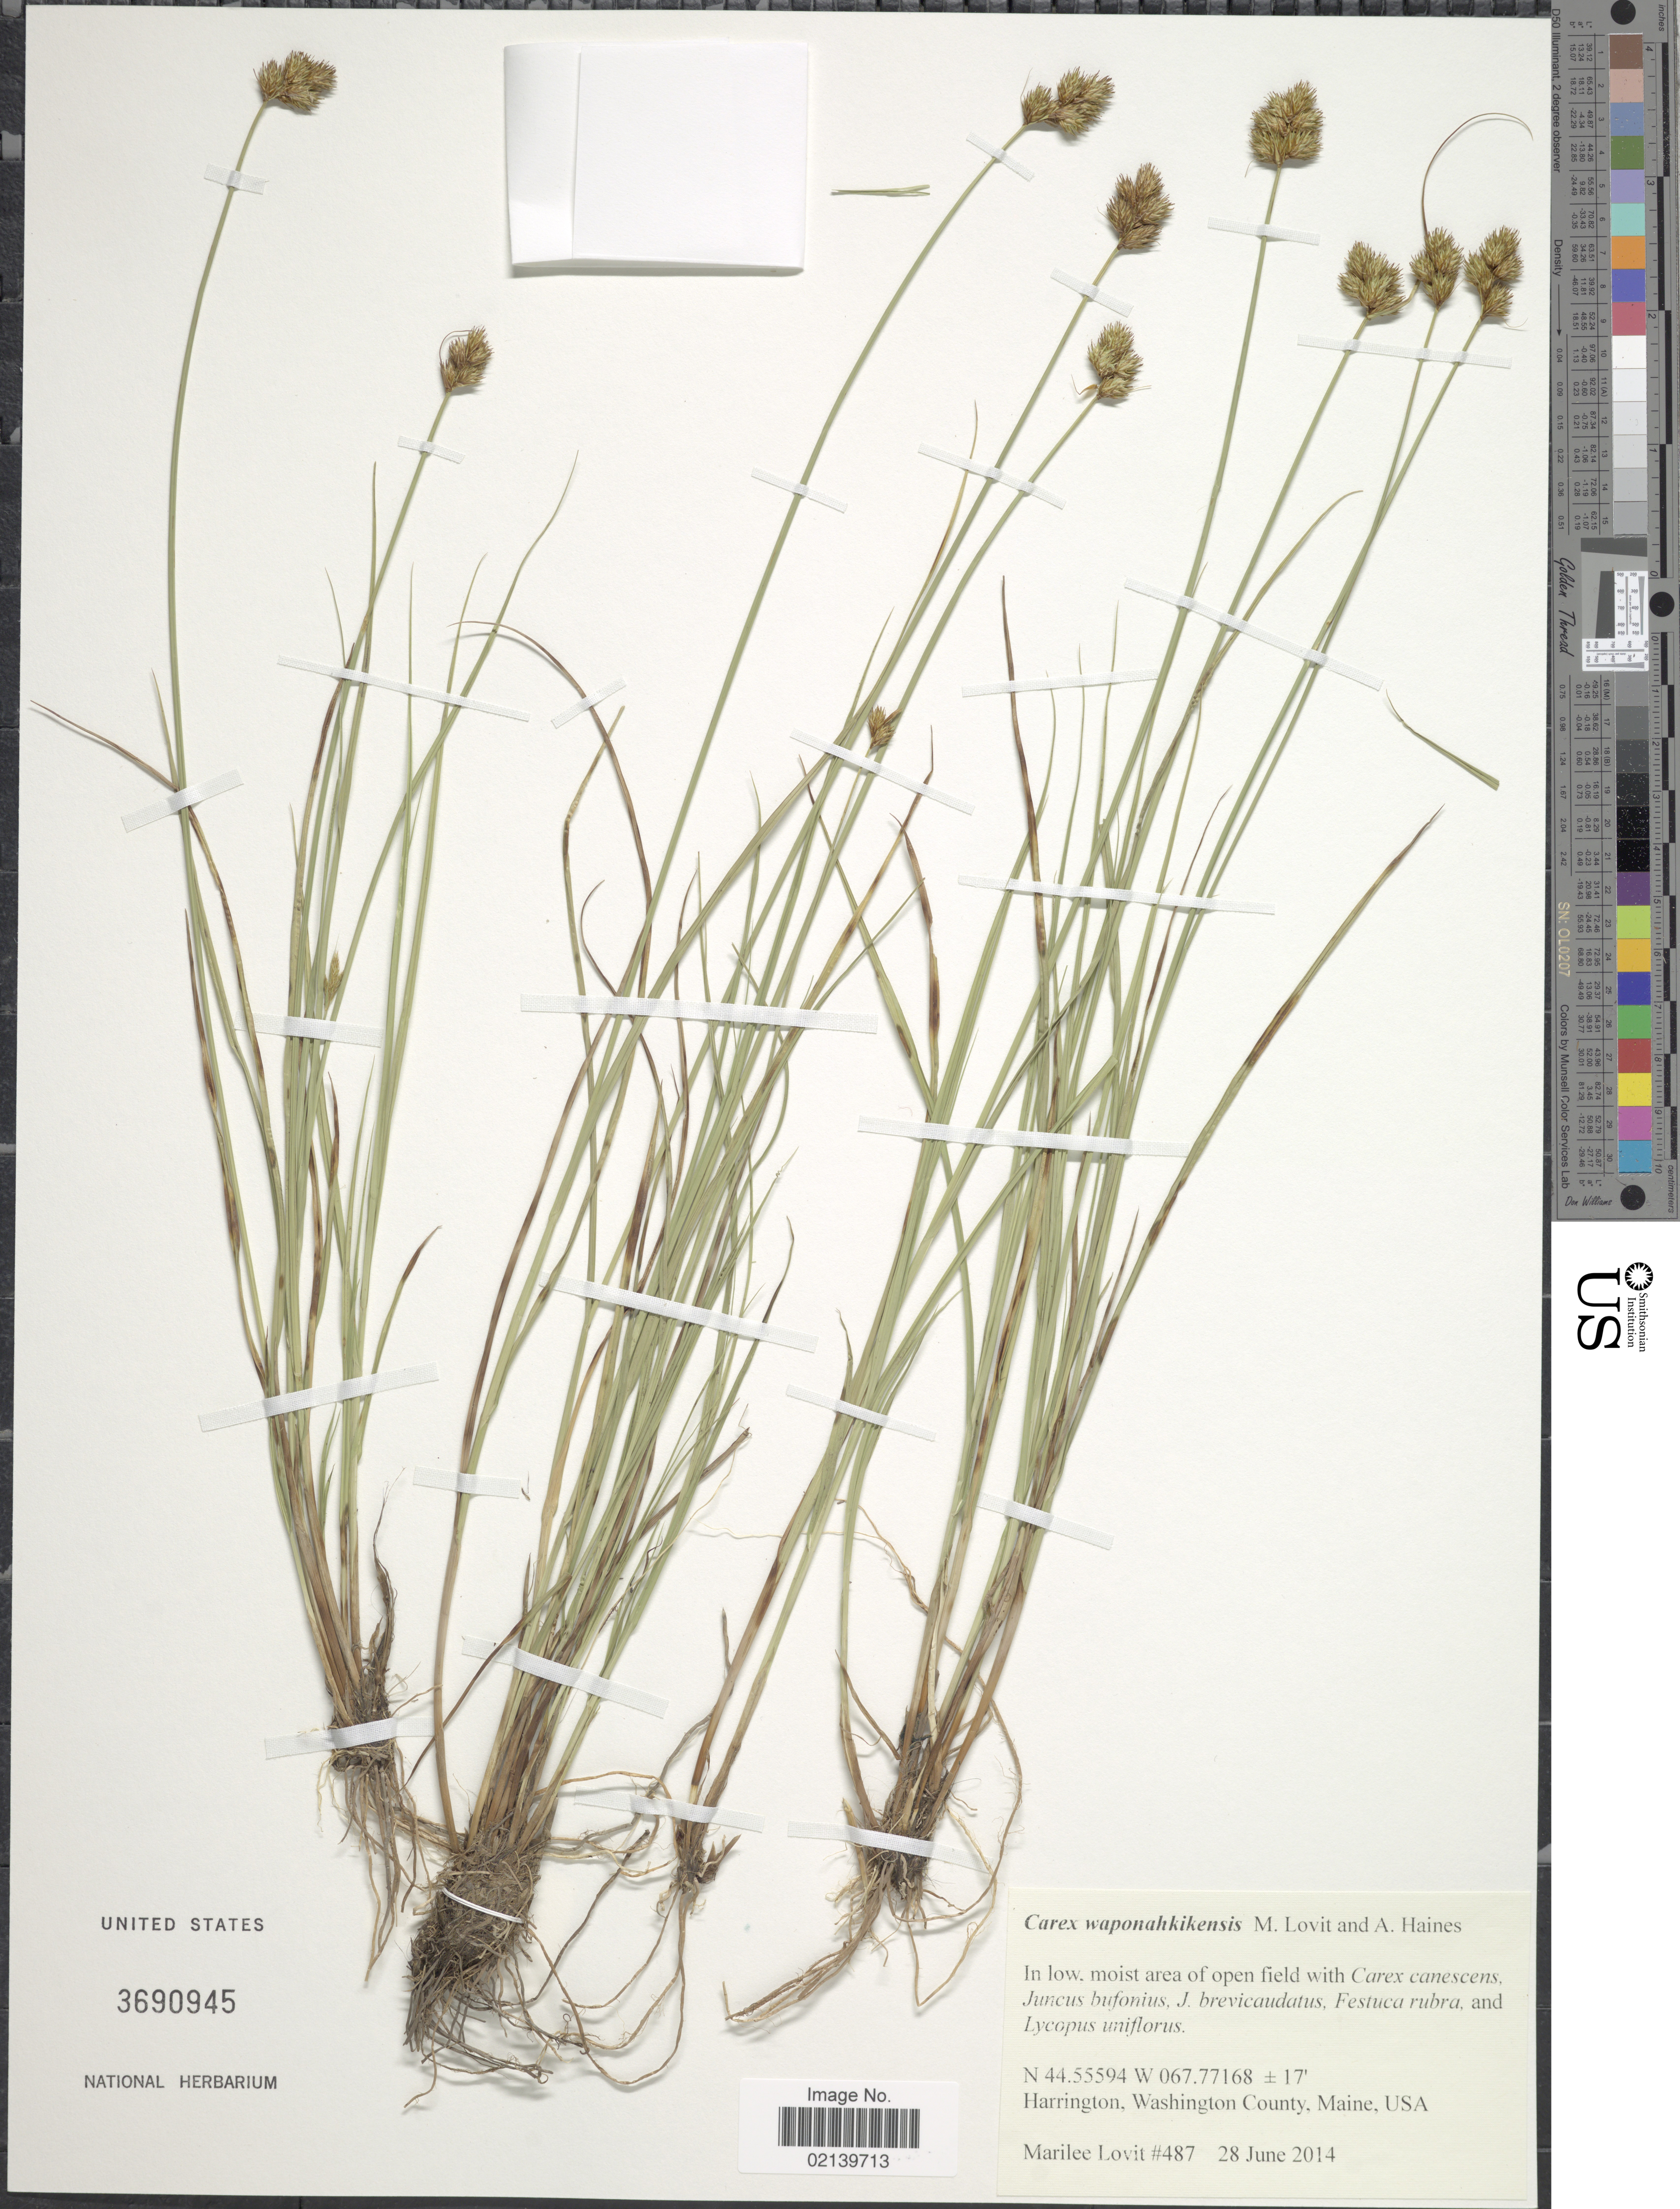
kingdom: Plantae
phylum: Tracheophyta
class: Liliopsida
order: Poales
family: Cyperaceae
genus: Carex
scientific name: Carex waponahkikensis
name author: M. Lovit & A. Haines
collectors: M. Lovit & A. Haines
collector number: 487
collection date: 2014-06-28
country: United States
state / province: Maine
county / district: Washington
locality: Harrington, Washington County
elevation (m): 5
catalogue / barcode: US 3690945